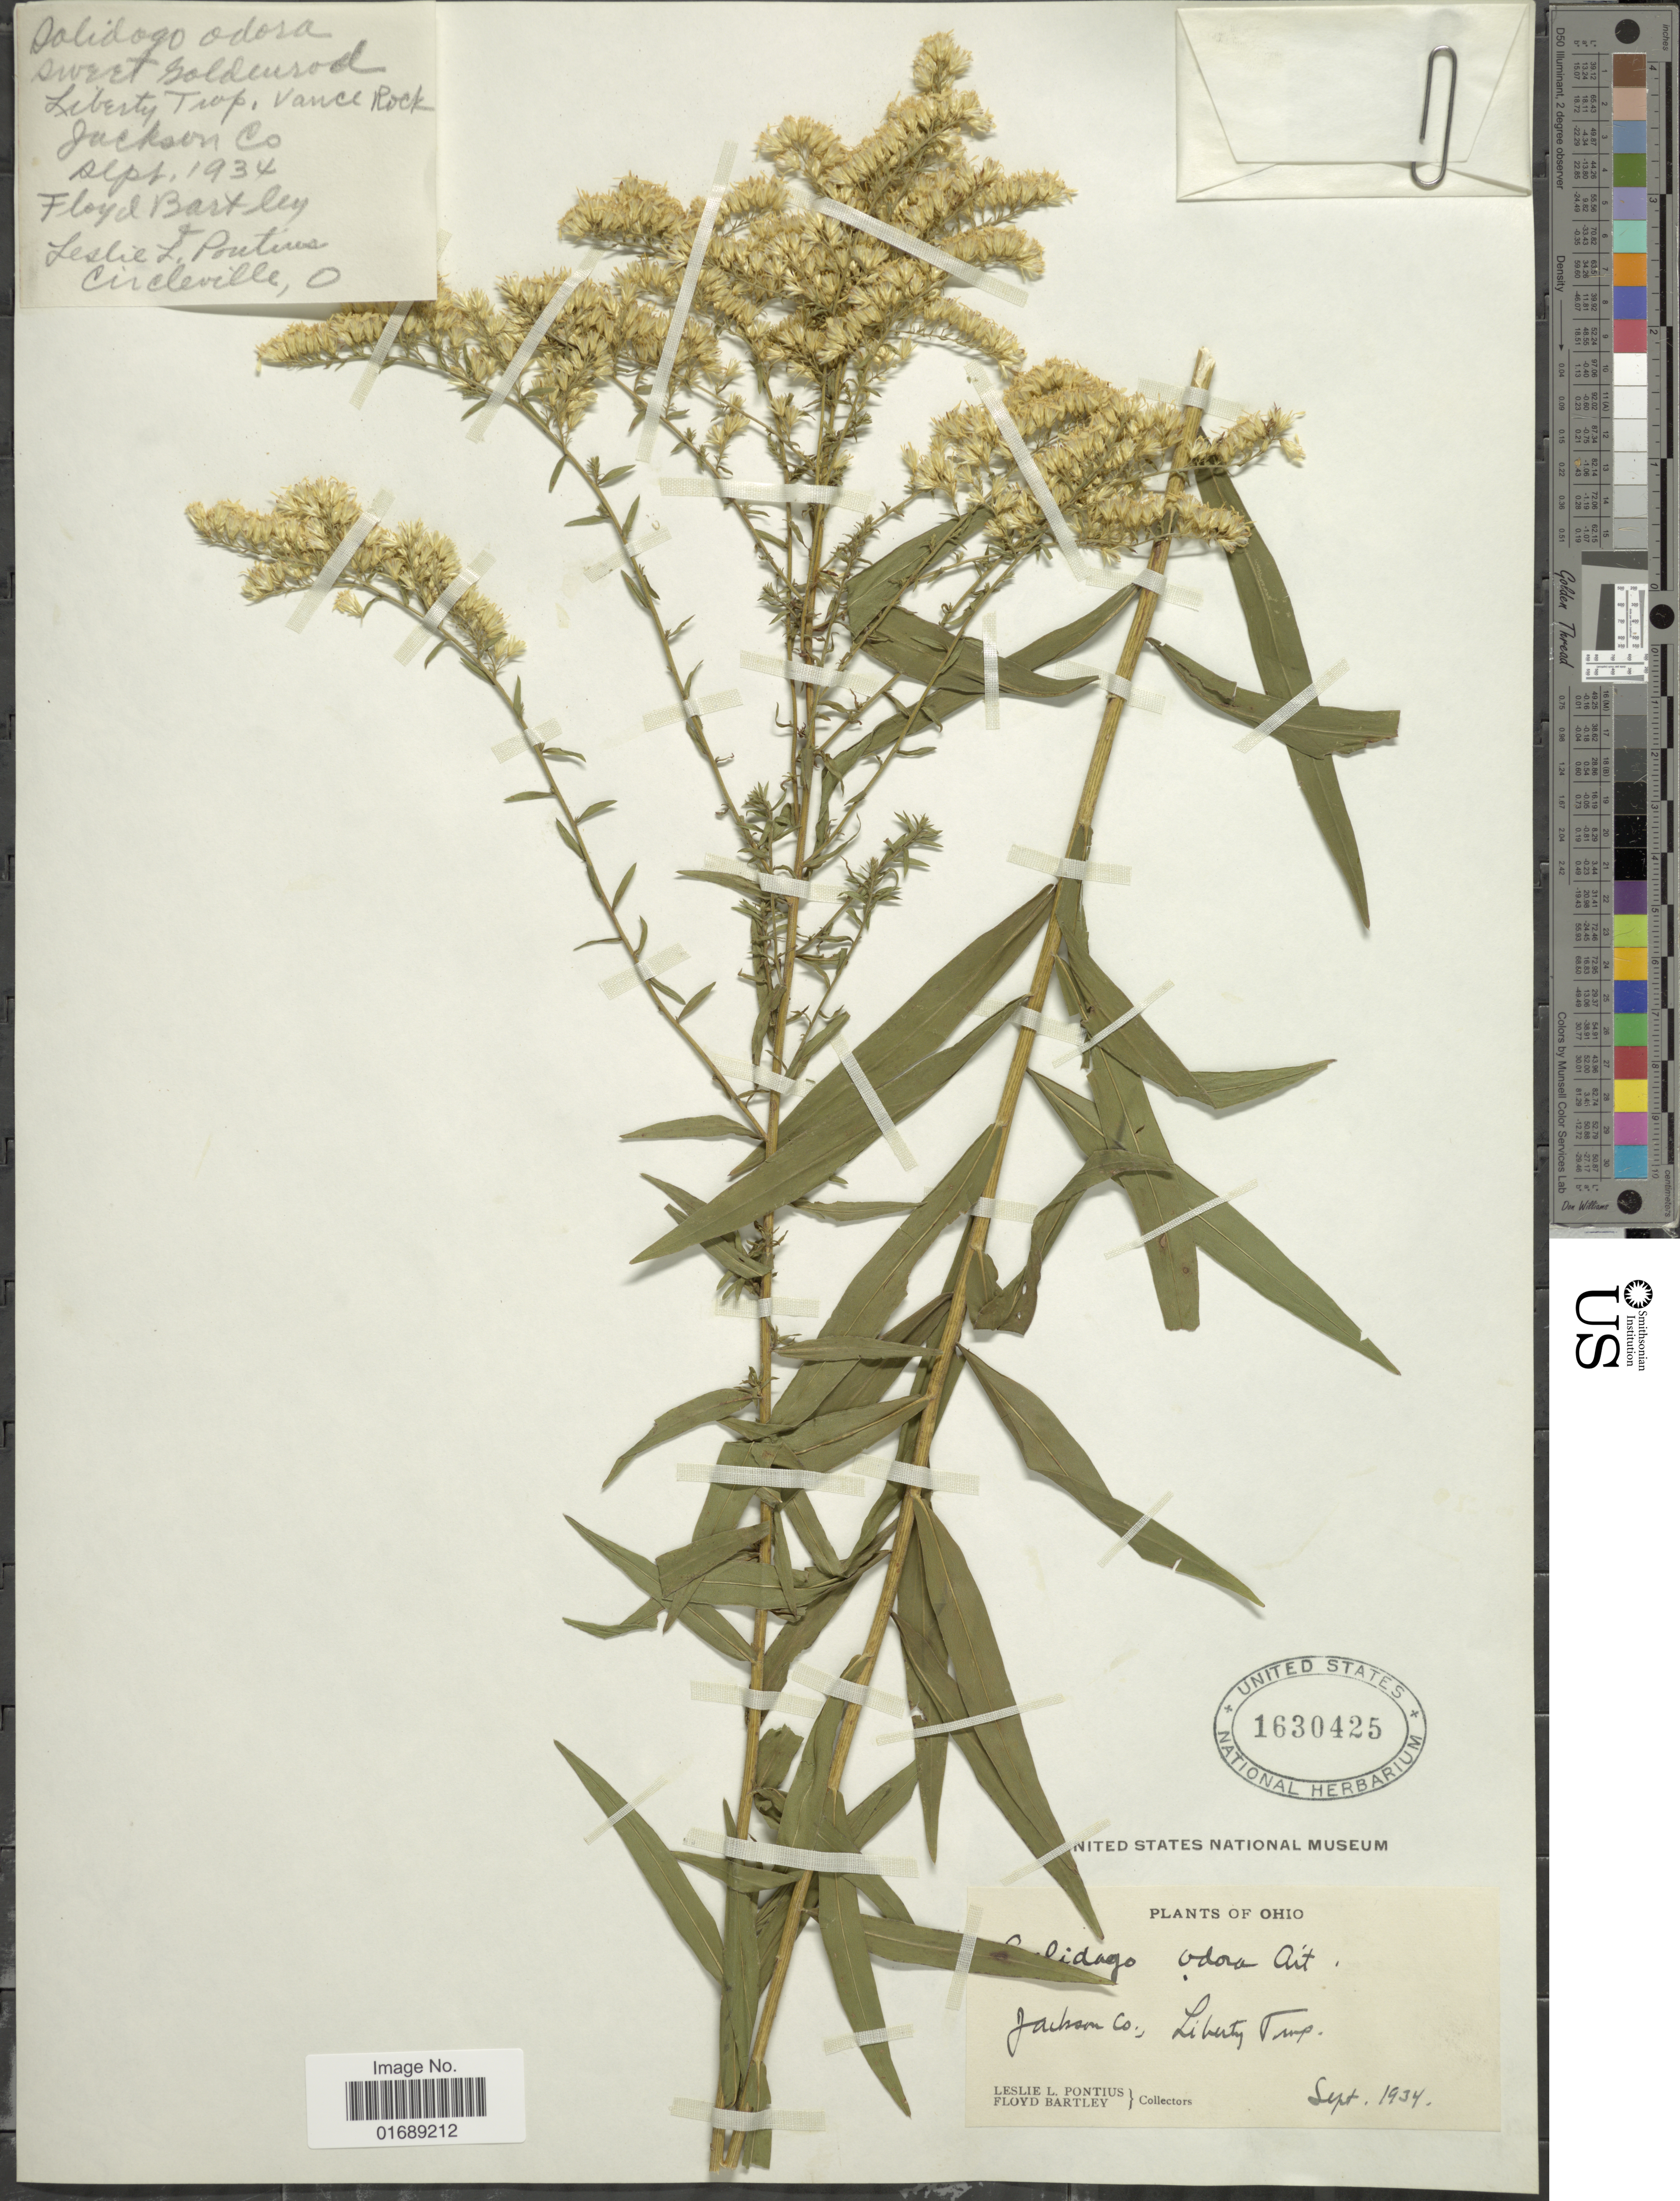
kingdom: Plantae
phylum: Tracheophyta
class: Magnoliopsida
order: Asterales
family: Asteraceae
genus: Solidago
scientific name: Solidago odora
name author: Aiton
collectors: L. Pontius & F. Bartley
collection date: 1934-09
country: United States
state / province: Ohio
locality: Jackosn Co. Liberty Twp.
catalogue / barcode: US 1630425